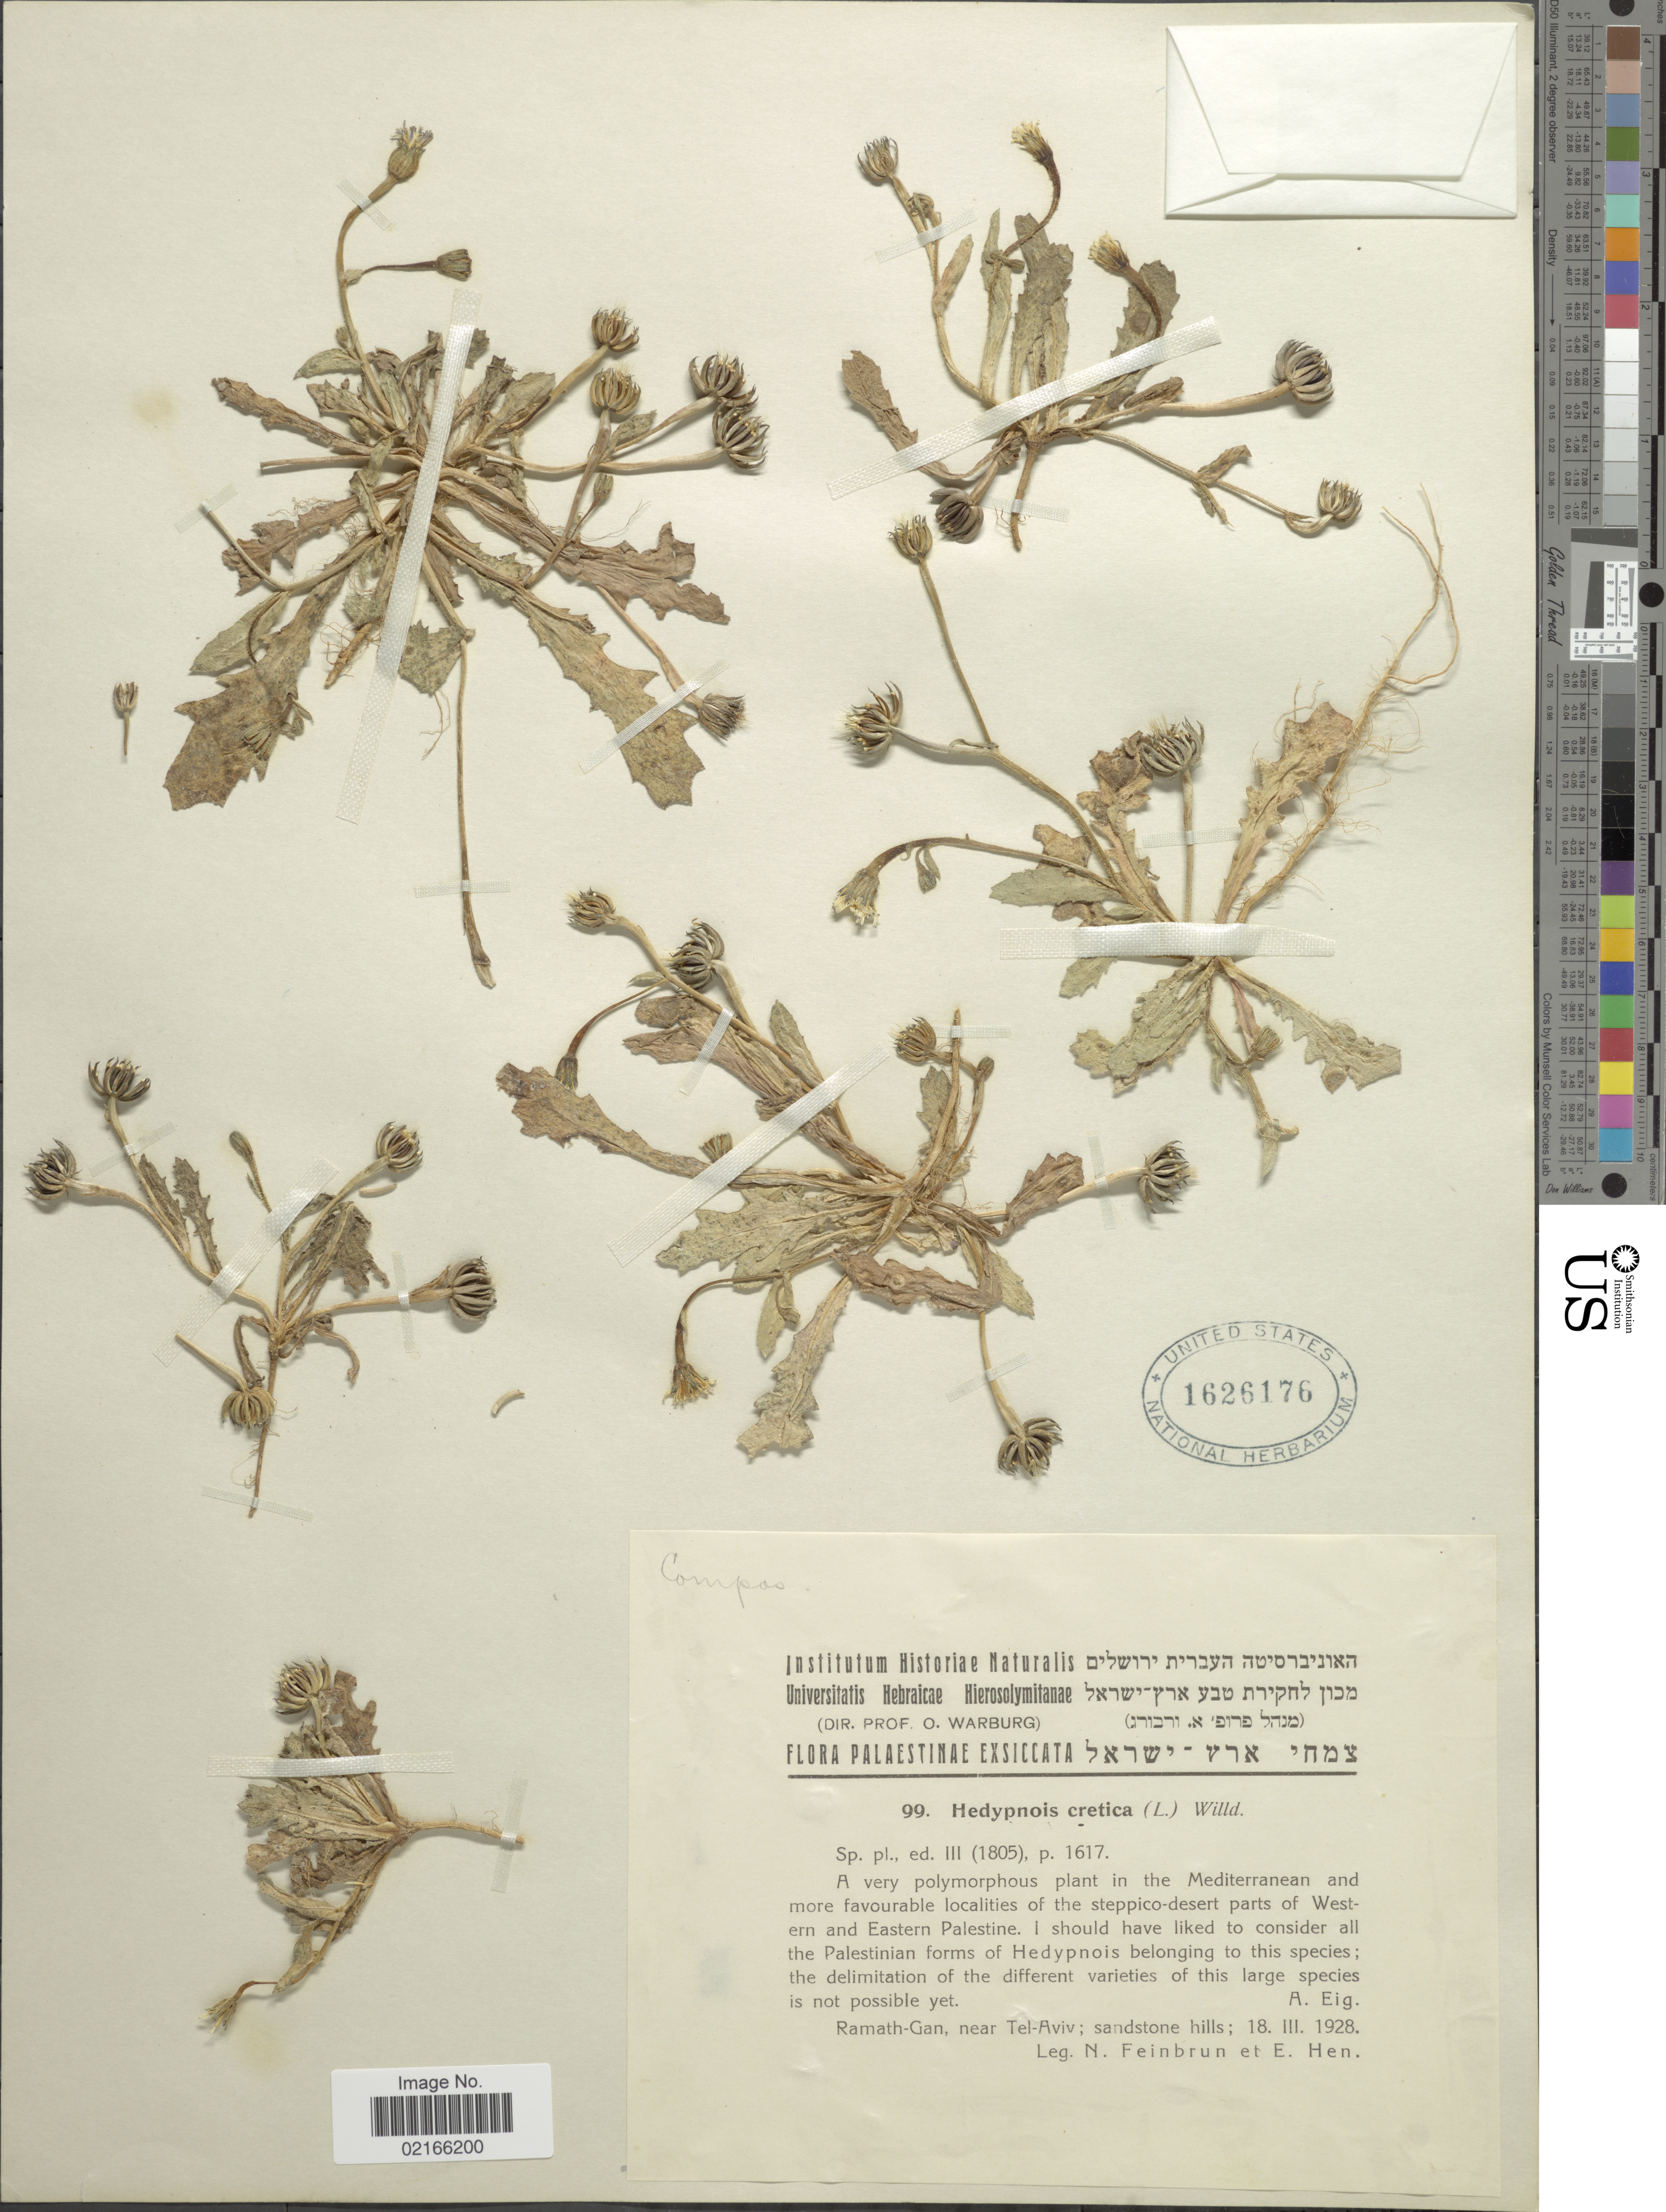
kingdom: Plantae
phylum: Tracheophyta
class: Magnoliopsida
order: Asterales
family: Asteraceae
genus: Hedypnois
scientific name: Hedypnois rhagadioloides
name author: (L.) F.W. Schmidt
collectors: N. Feinbrun & E. Hen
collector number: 99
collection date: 1928-03-18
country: Israel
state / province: Tel Aviv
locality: Palaestinae. Ramath-Gan, near Tel-Aviv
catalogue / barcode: US 1626176